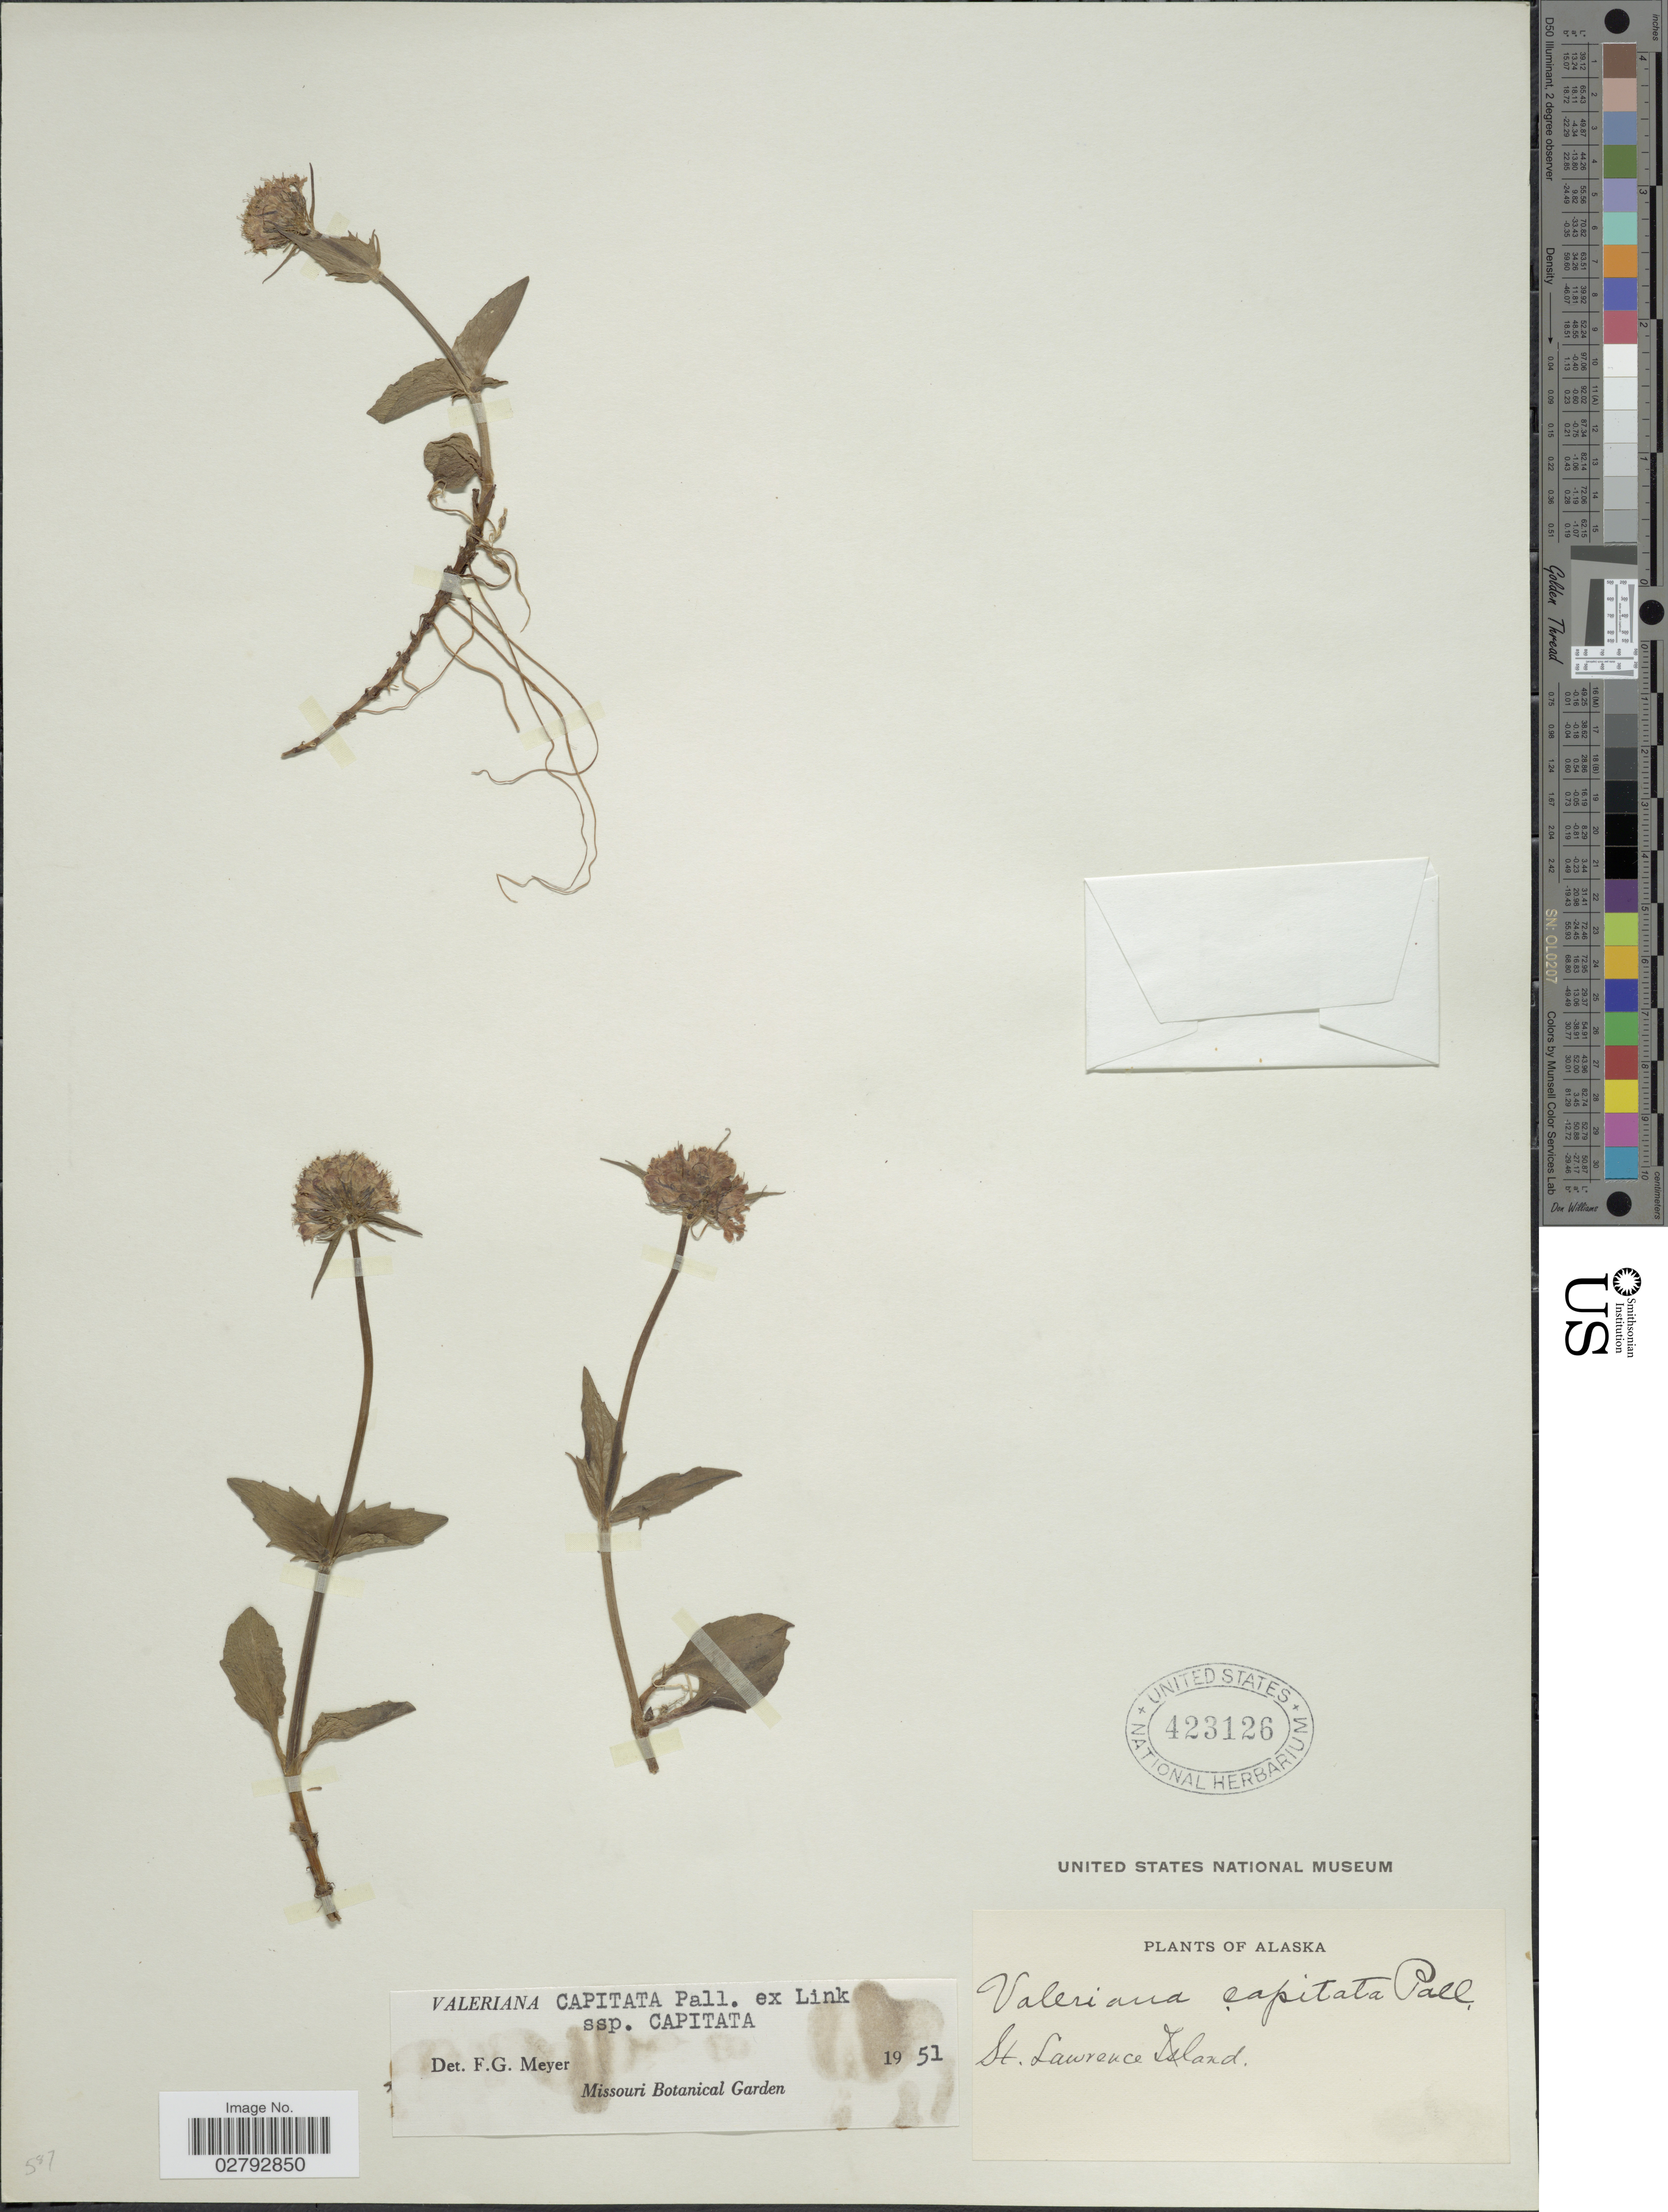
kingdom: Plantae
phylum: Tracheophyta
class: Magnoliopsida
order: Dipsacales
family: Caprifoliaceae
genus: Valeriana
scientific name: Valeriana capitata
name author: Link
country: United States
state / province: Alaska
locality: St. Lawrence Island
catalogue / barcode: US 423126